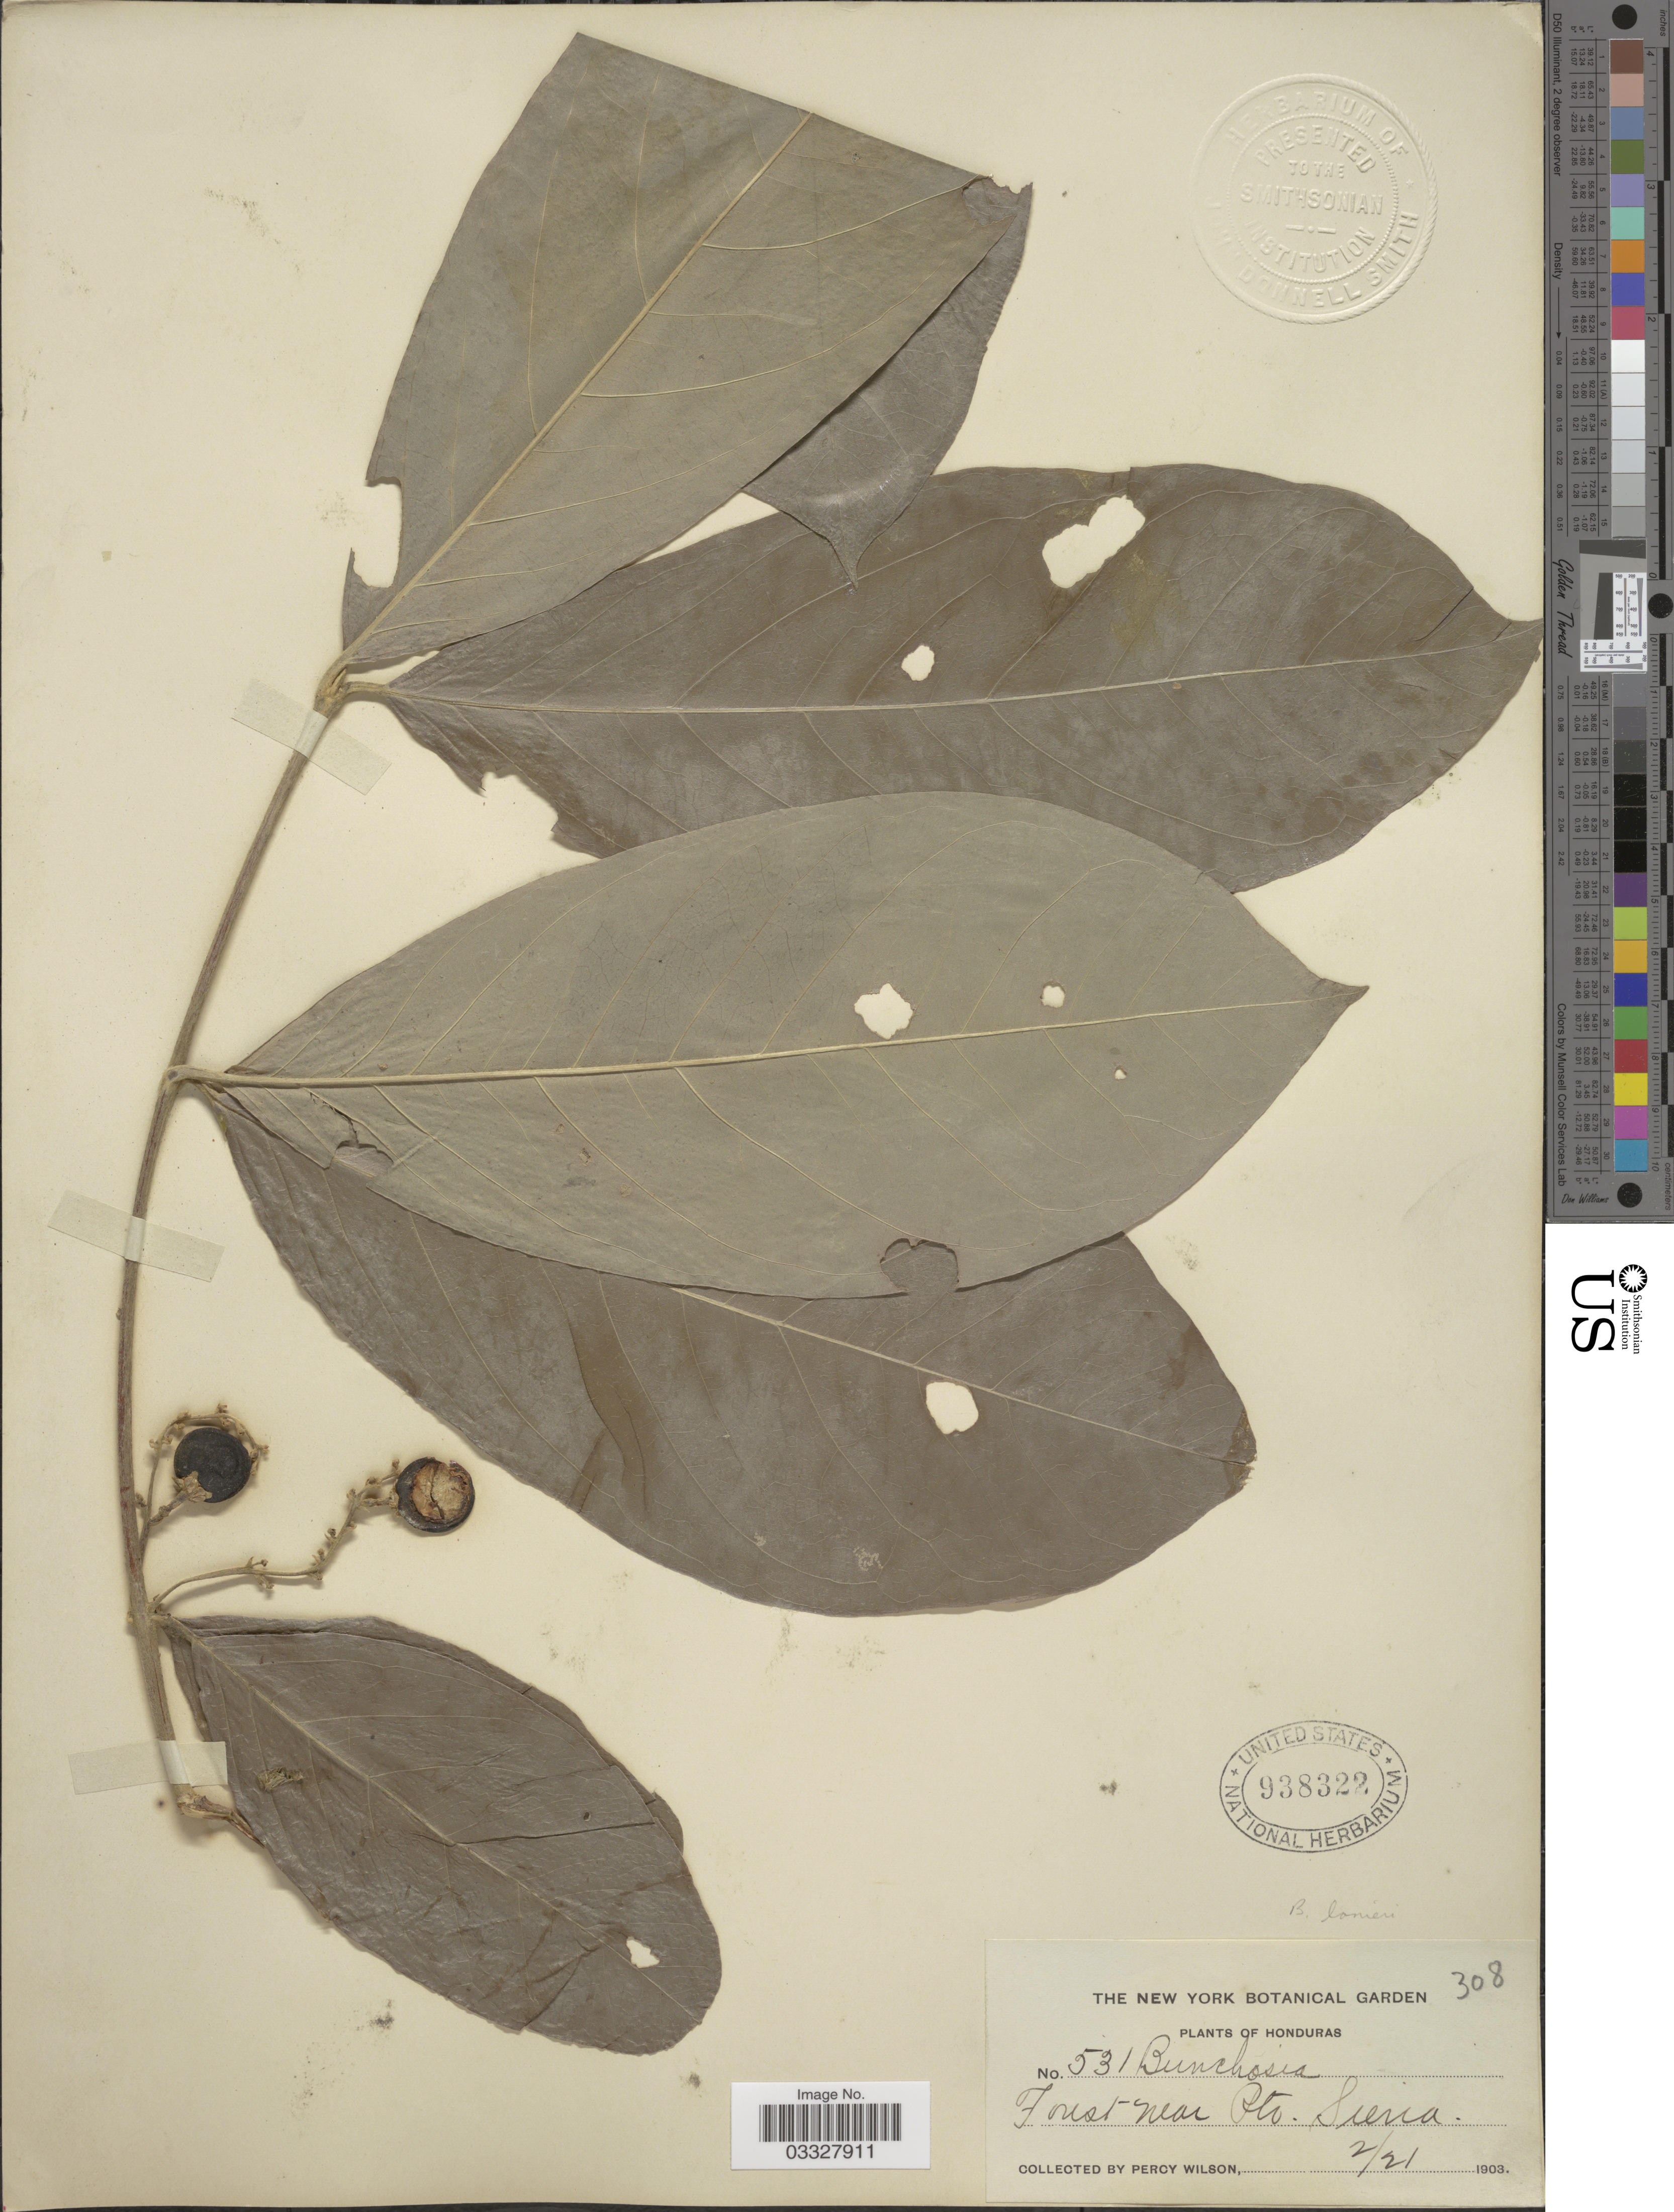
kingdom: Plantae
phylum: Tracheophyta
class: Magnoliopsida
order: Malpighiales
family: Malpighiaceae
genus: Bunchosia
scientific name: Bunchosia lanieri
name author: S. Watson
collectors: P. Wilson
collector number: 308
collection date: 1903-02-21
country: Honduras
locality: Forest near Pto. Sierra.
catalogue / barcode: US 938322